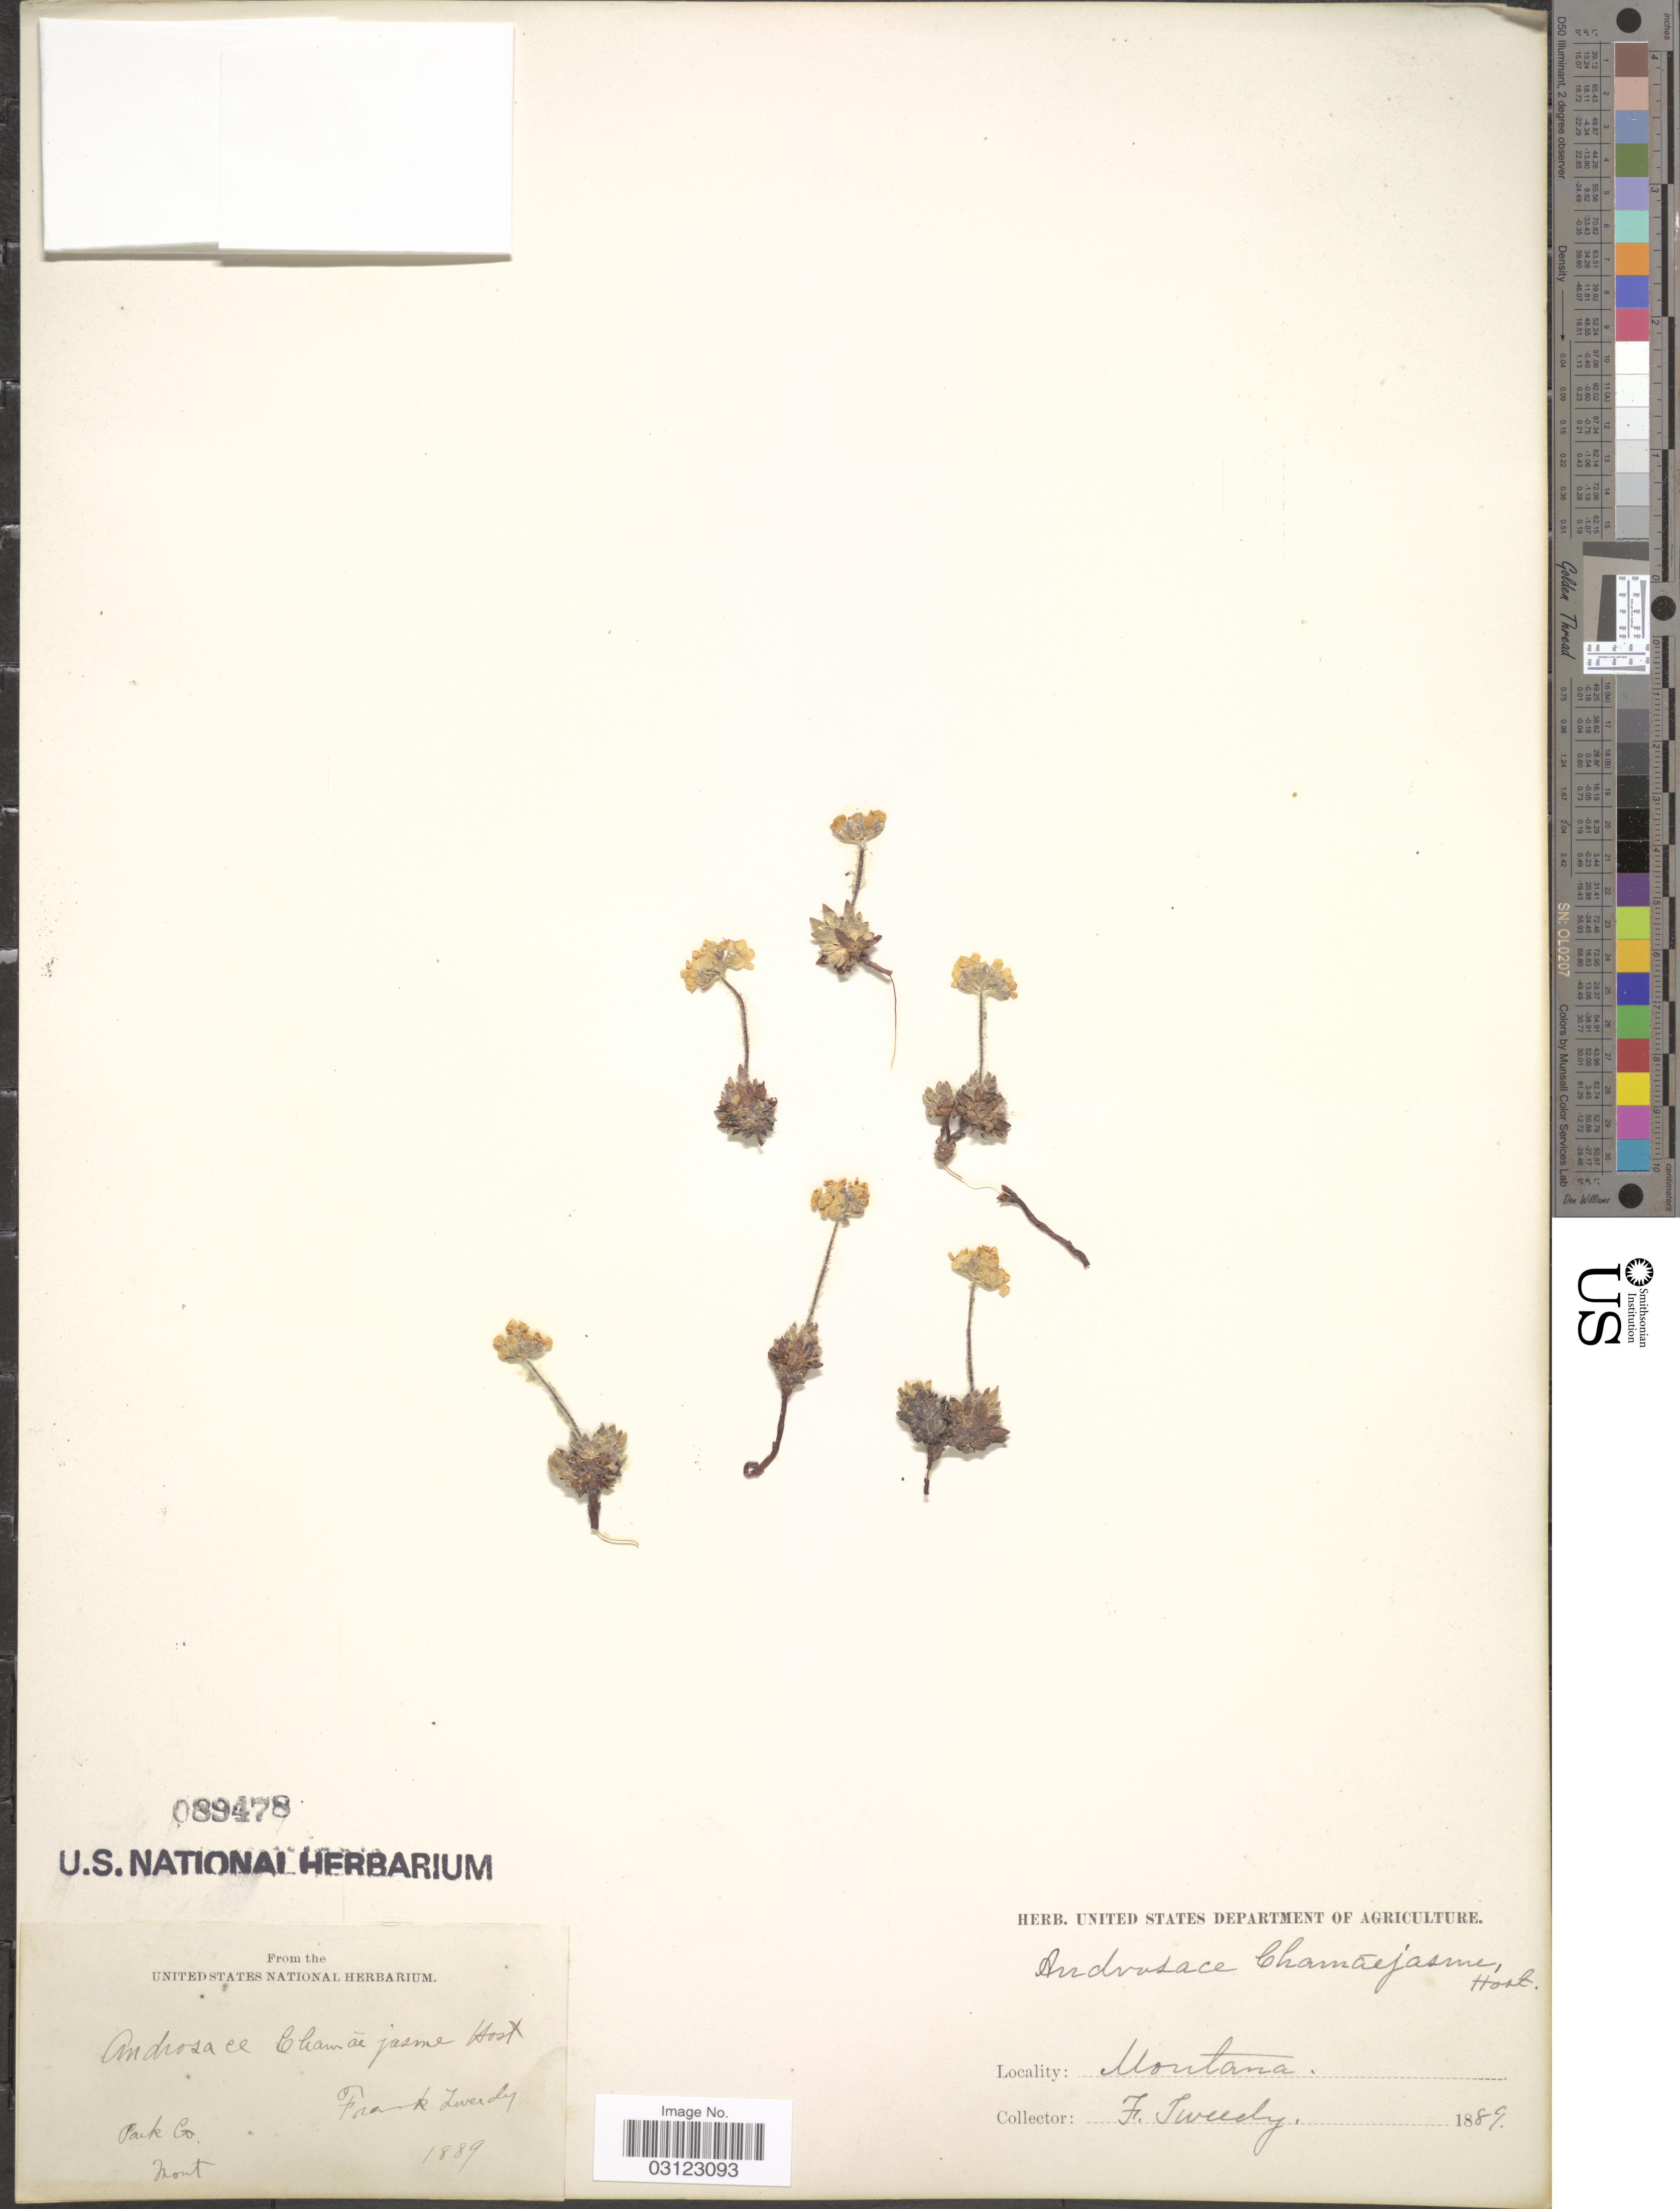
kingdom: Plantae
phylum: Tracheophyta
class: Magnoliopsida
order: Ericales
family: Primulaceae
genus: Androsace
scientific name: Androsace carinata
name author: Torr.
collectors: F. Tweedy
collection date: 1889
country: United States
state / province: Montana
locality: Parck Co. Mont.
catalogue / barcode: US 89478